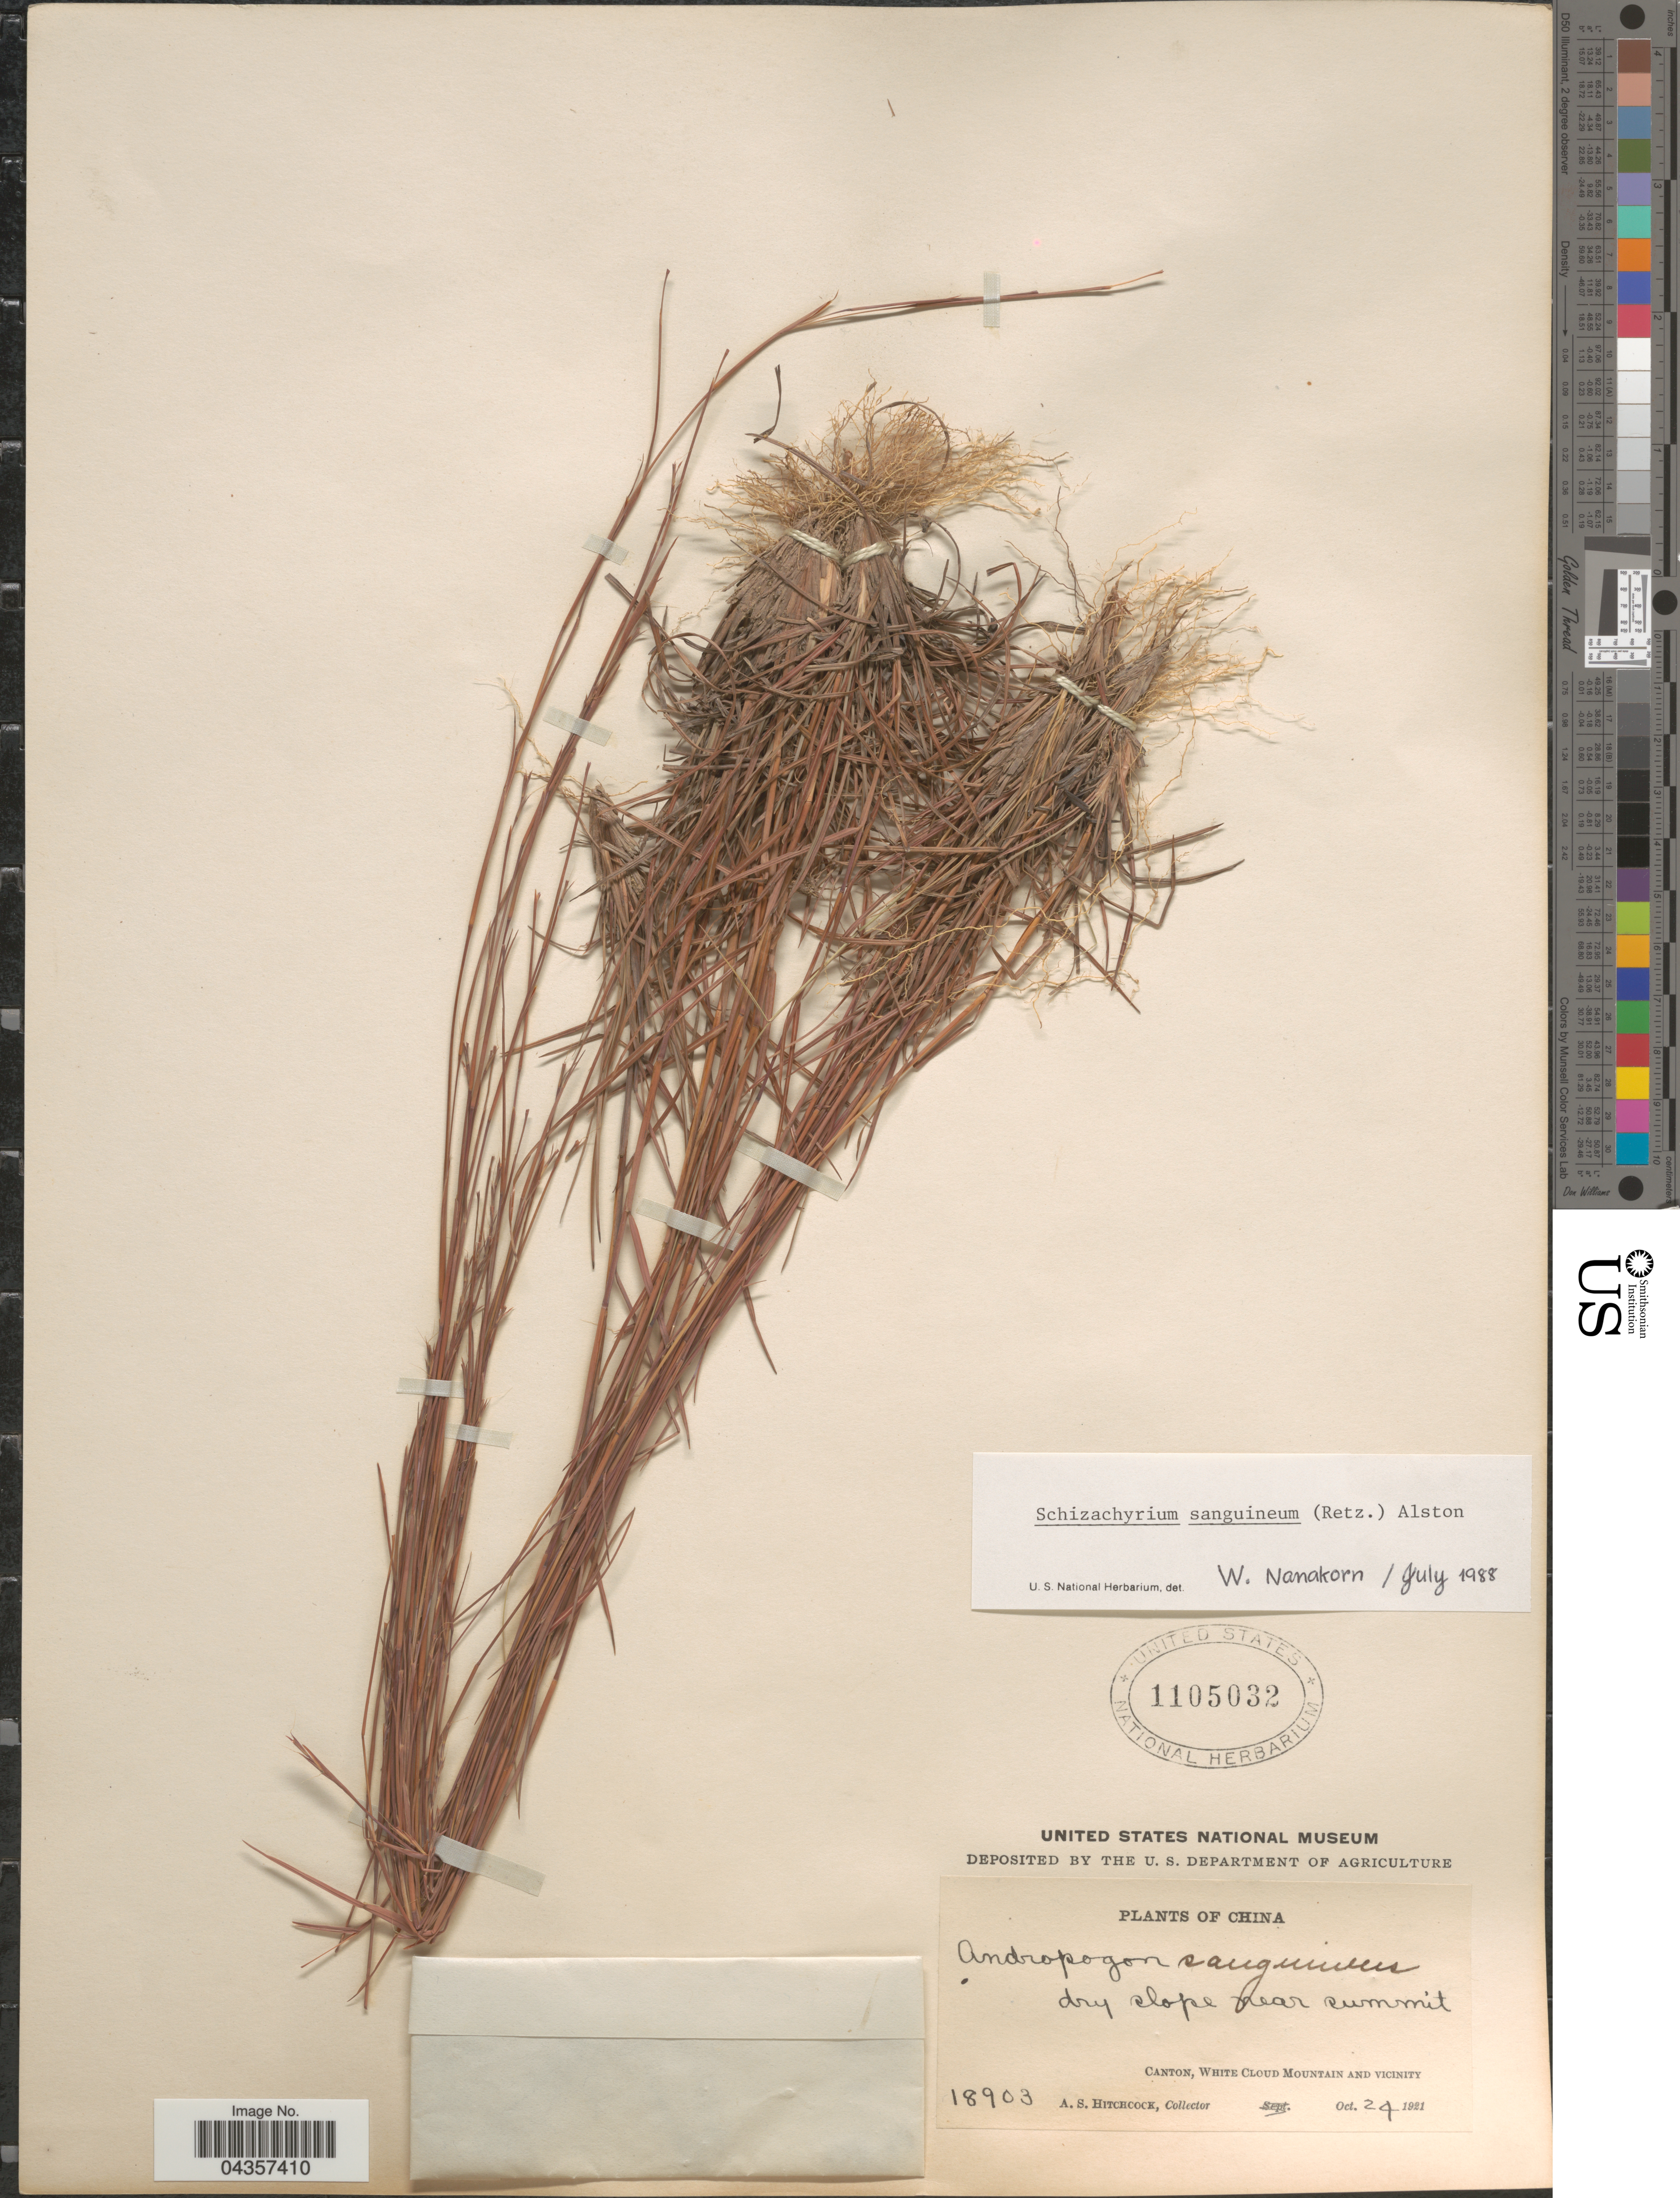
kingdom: Plantae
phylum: Tracheophyta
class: Liliopsida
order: Poales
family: Poaceae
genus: Schizachyrium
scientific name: Schizachyrium sanguineum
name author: (Retz.) Alston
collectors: A. S. Hitchcock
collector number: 18903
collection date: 1921-10-24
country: China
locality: Dry slope near summit. Canton, White Cloud Mountain and vicinity.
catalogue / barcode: US 1105032